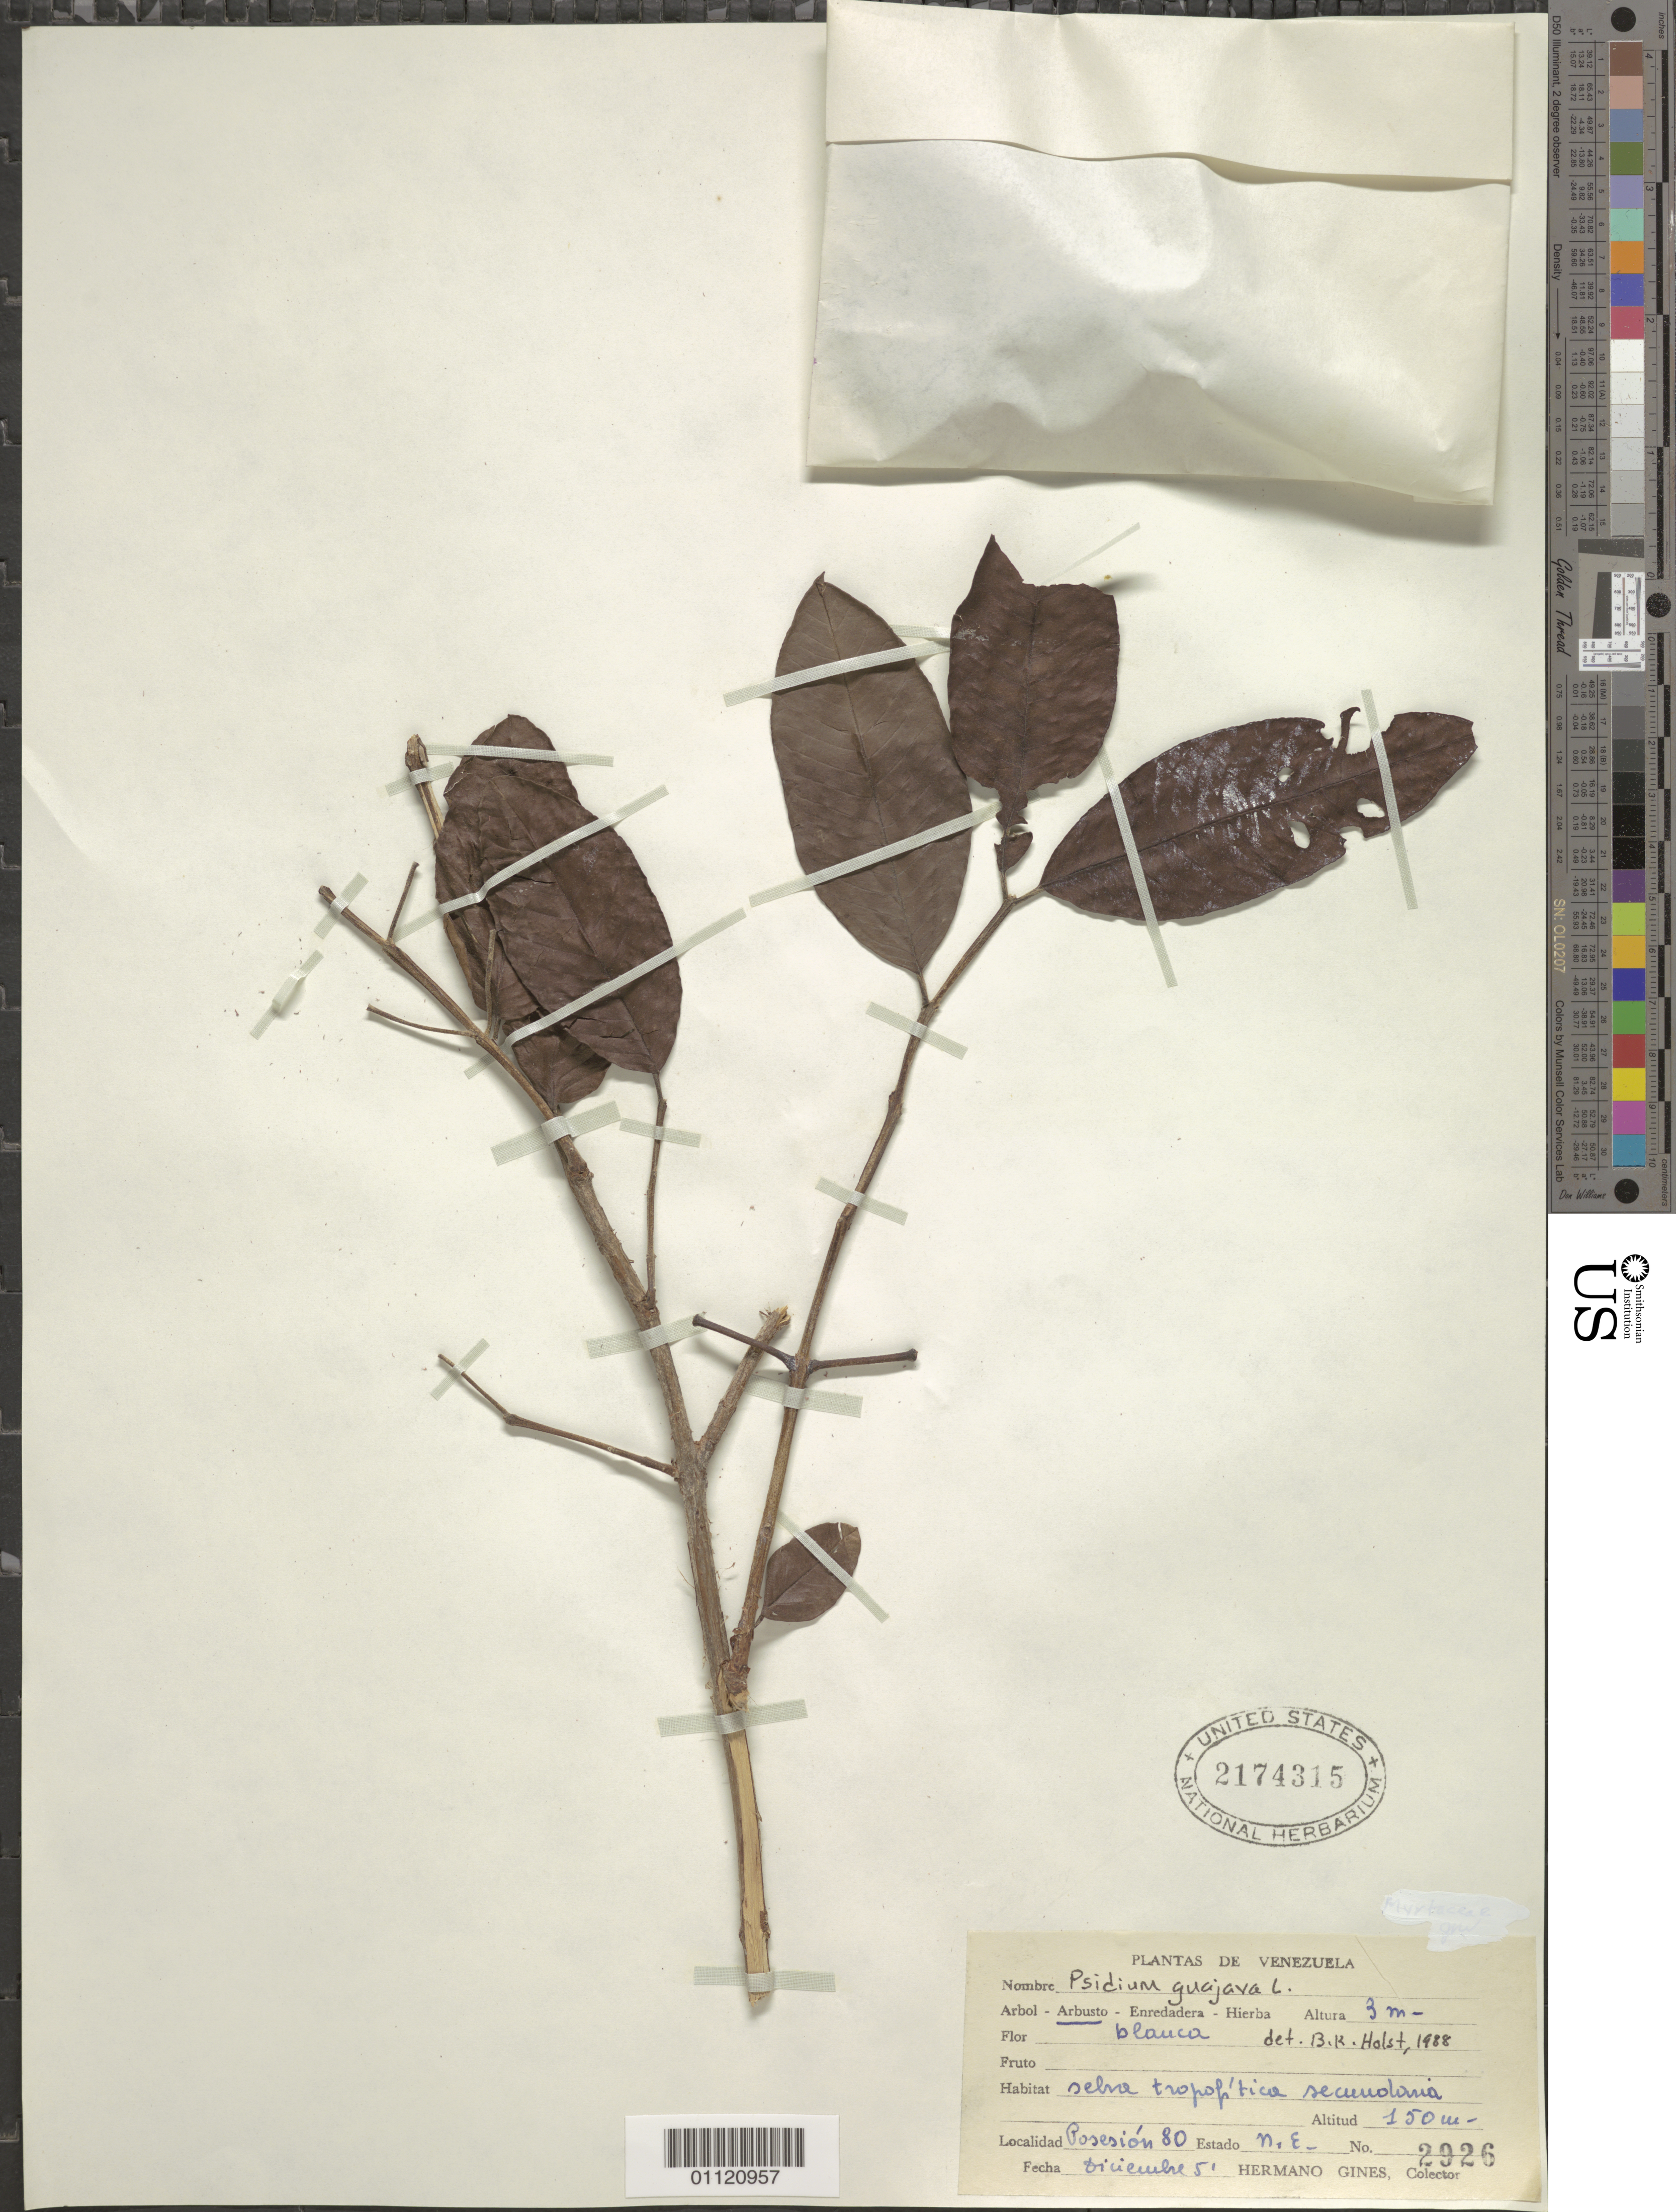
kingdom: Plantae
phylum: Tracheophyta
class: Magnoliopsida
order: Myrtales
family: Myrtaceae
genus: Psidium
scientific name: Psidium guajava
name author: L.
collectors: Bro. Gines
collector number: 2926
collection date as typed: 01 Dec 1951 to 31 Dec 1951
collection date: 1951-12-01/1951-12-31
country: Venezuela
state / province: Nueva Esparta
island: Margarita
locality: Posesion 80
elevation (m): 150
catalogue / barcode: US 2174315